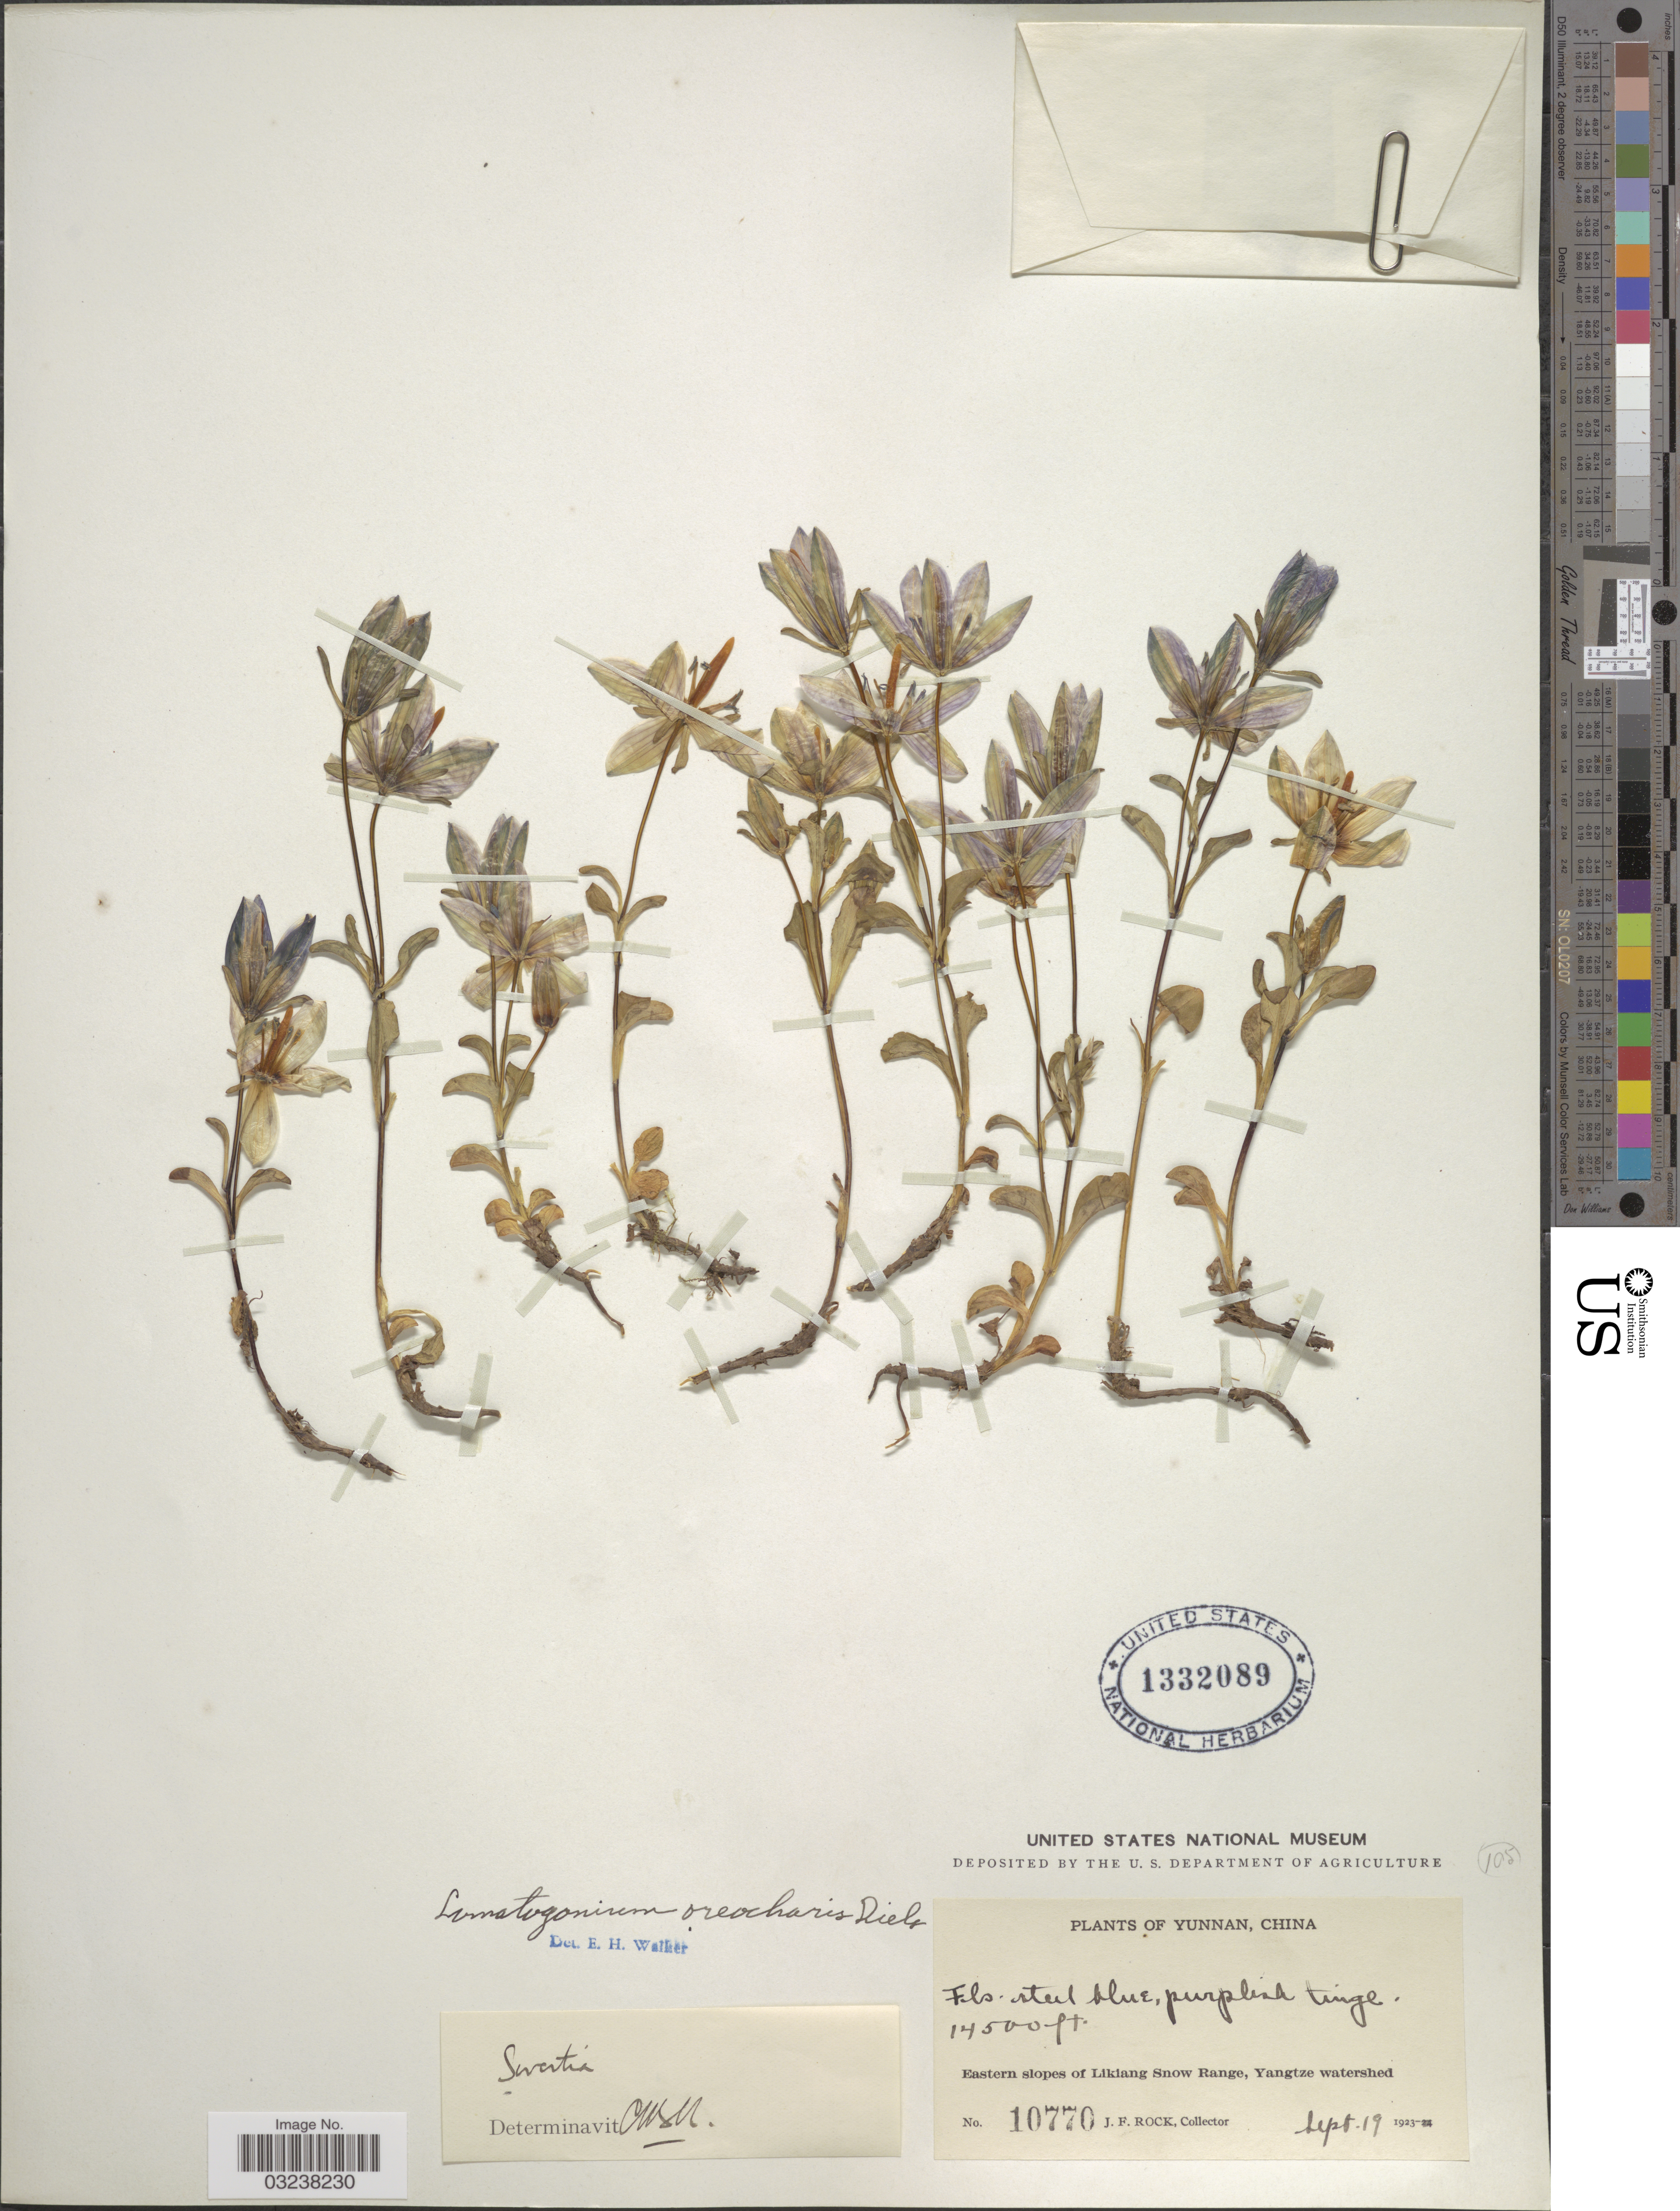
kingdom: Plantae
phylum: Tracheophyta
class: Magnoliopsida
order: Gentianales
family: Gentianaceae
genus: Lomatogonium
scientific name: Lomatogonium oreocharis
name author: (Diels) C. Marquand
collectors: J. Rock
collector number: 10770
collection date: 1923-09-19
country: China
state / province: Yunnan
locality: Eastern slopes of Likiang Snow Range, Yangtze watershed.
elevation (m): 4420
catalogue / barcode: US 1332089